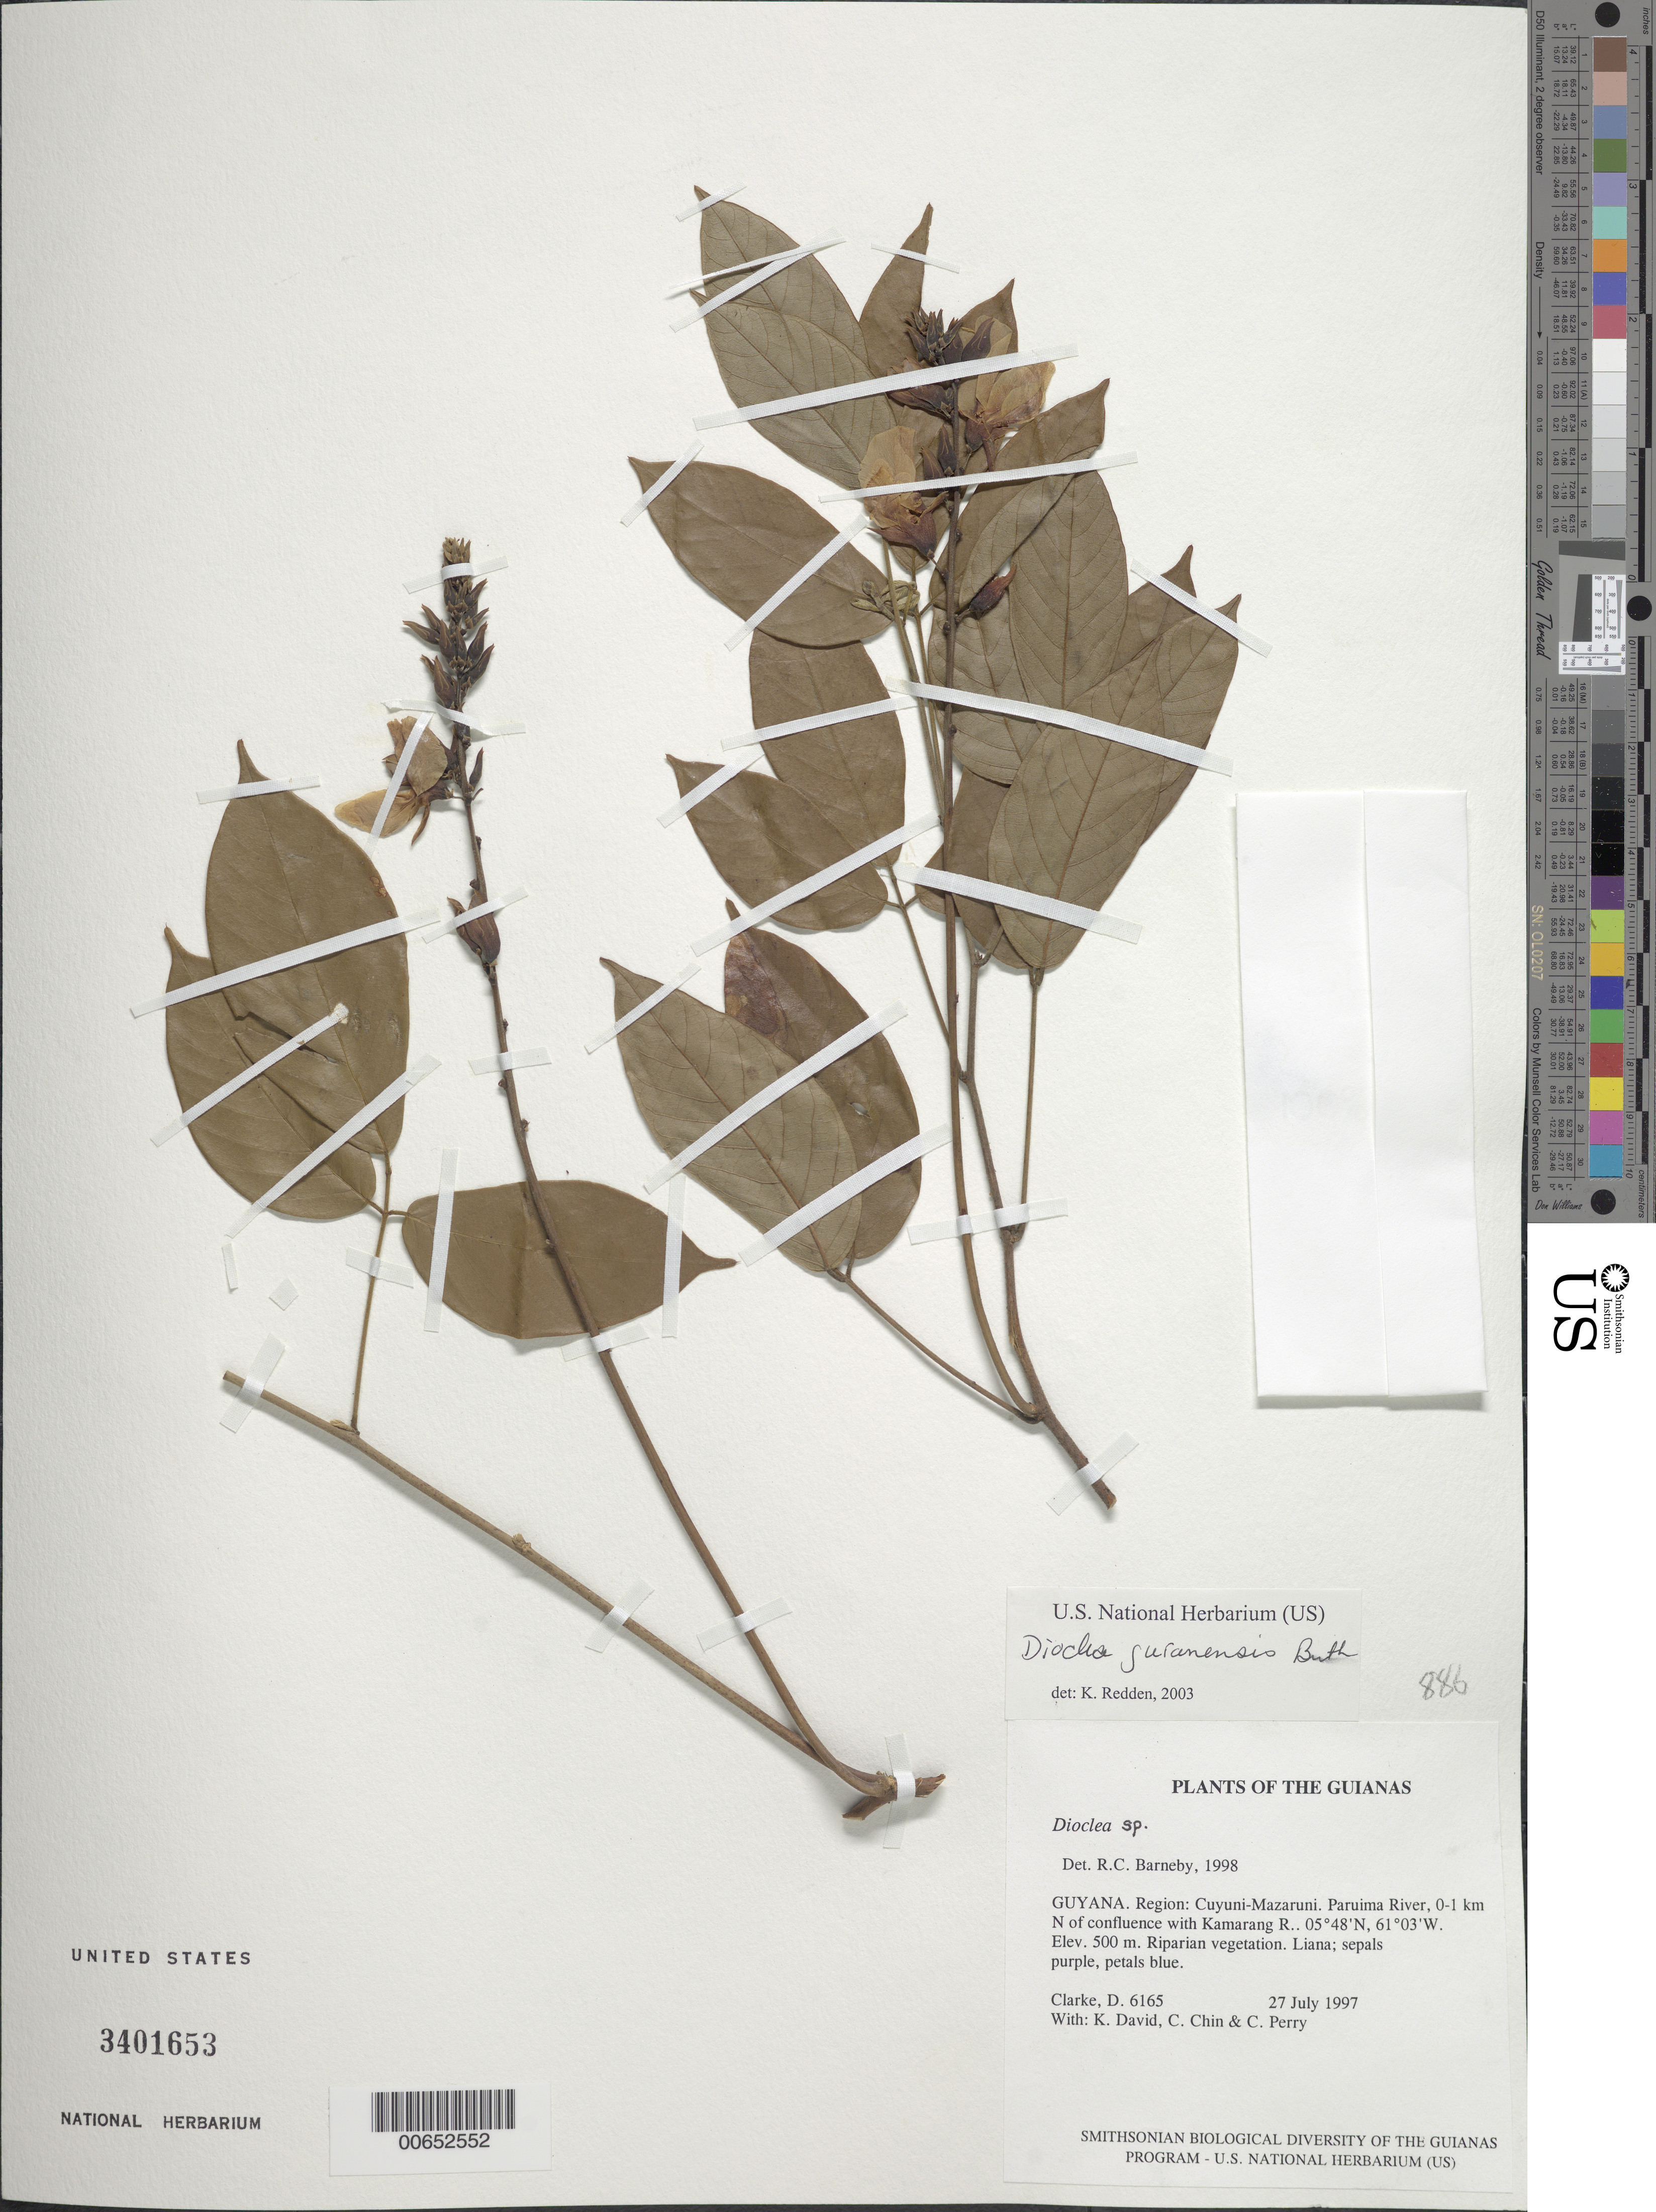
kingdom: Plantae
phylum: Tracheophyta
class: Magnoliopsida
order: Fabales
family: Fabaceae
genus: Dioclea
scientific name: Dioclea guianensis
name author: Benth.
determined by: Redden, K. M.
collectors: H. D. Clarke, K. David, C. Chin & C. Perry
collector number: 6165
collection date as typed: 27 July 1997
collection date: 1997-07-27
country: Guyana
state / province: Cuyuni-Mazaruni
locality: Paruima River, 0-1 km N of confluence with Kamarang R.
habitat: Riparian vegetation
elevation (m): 500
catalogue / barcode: US 3401653